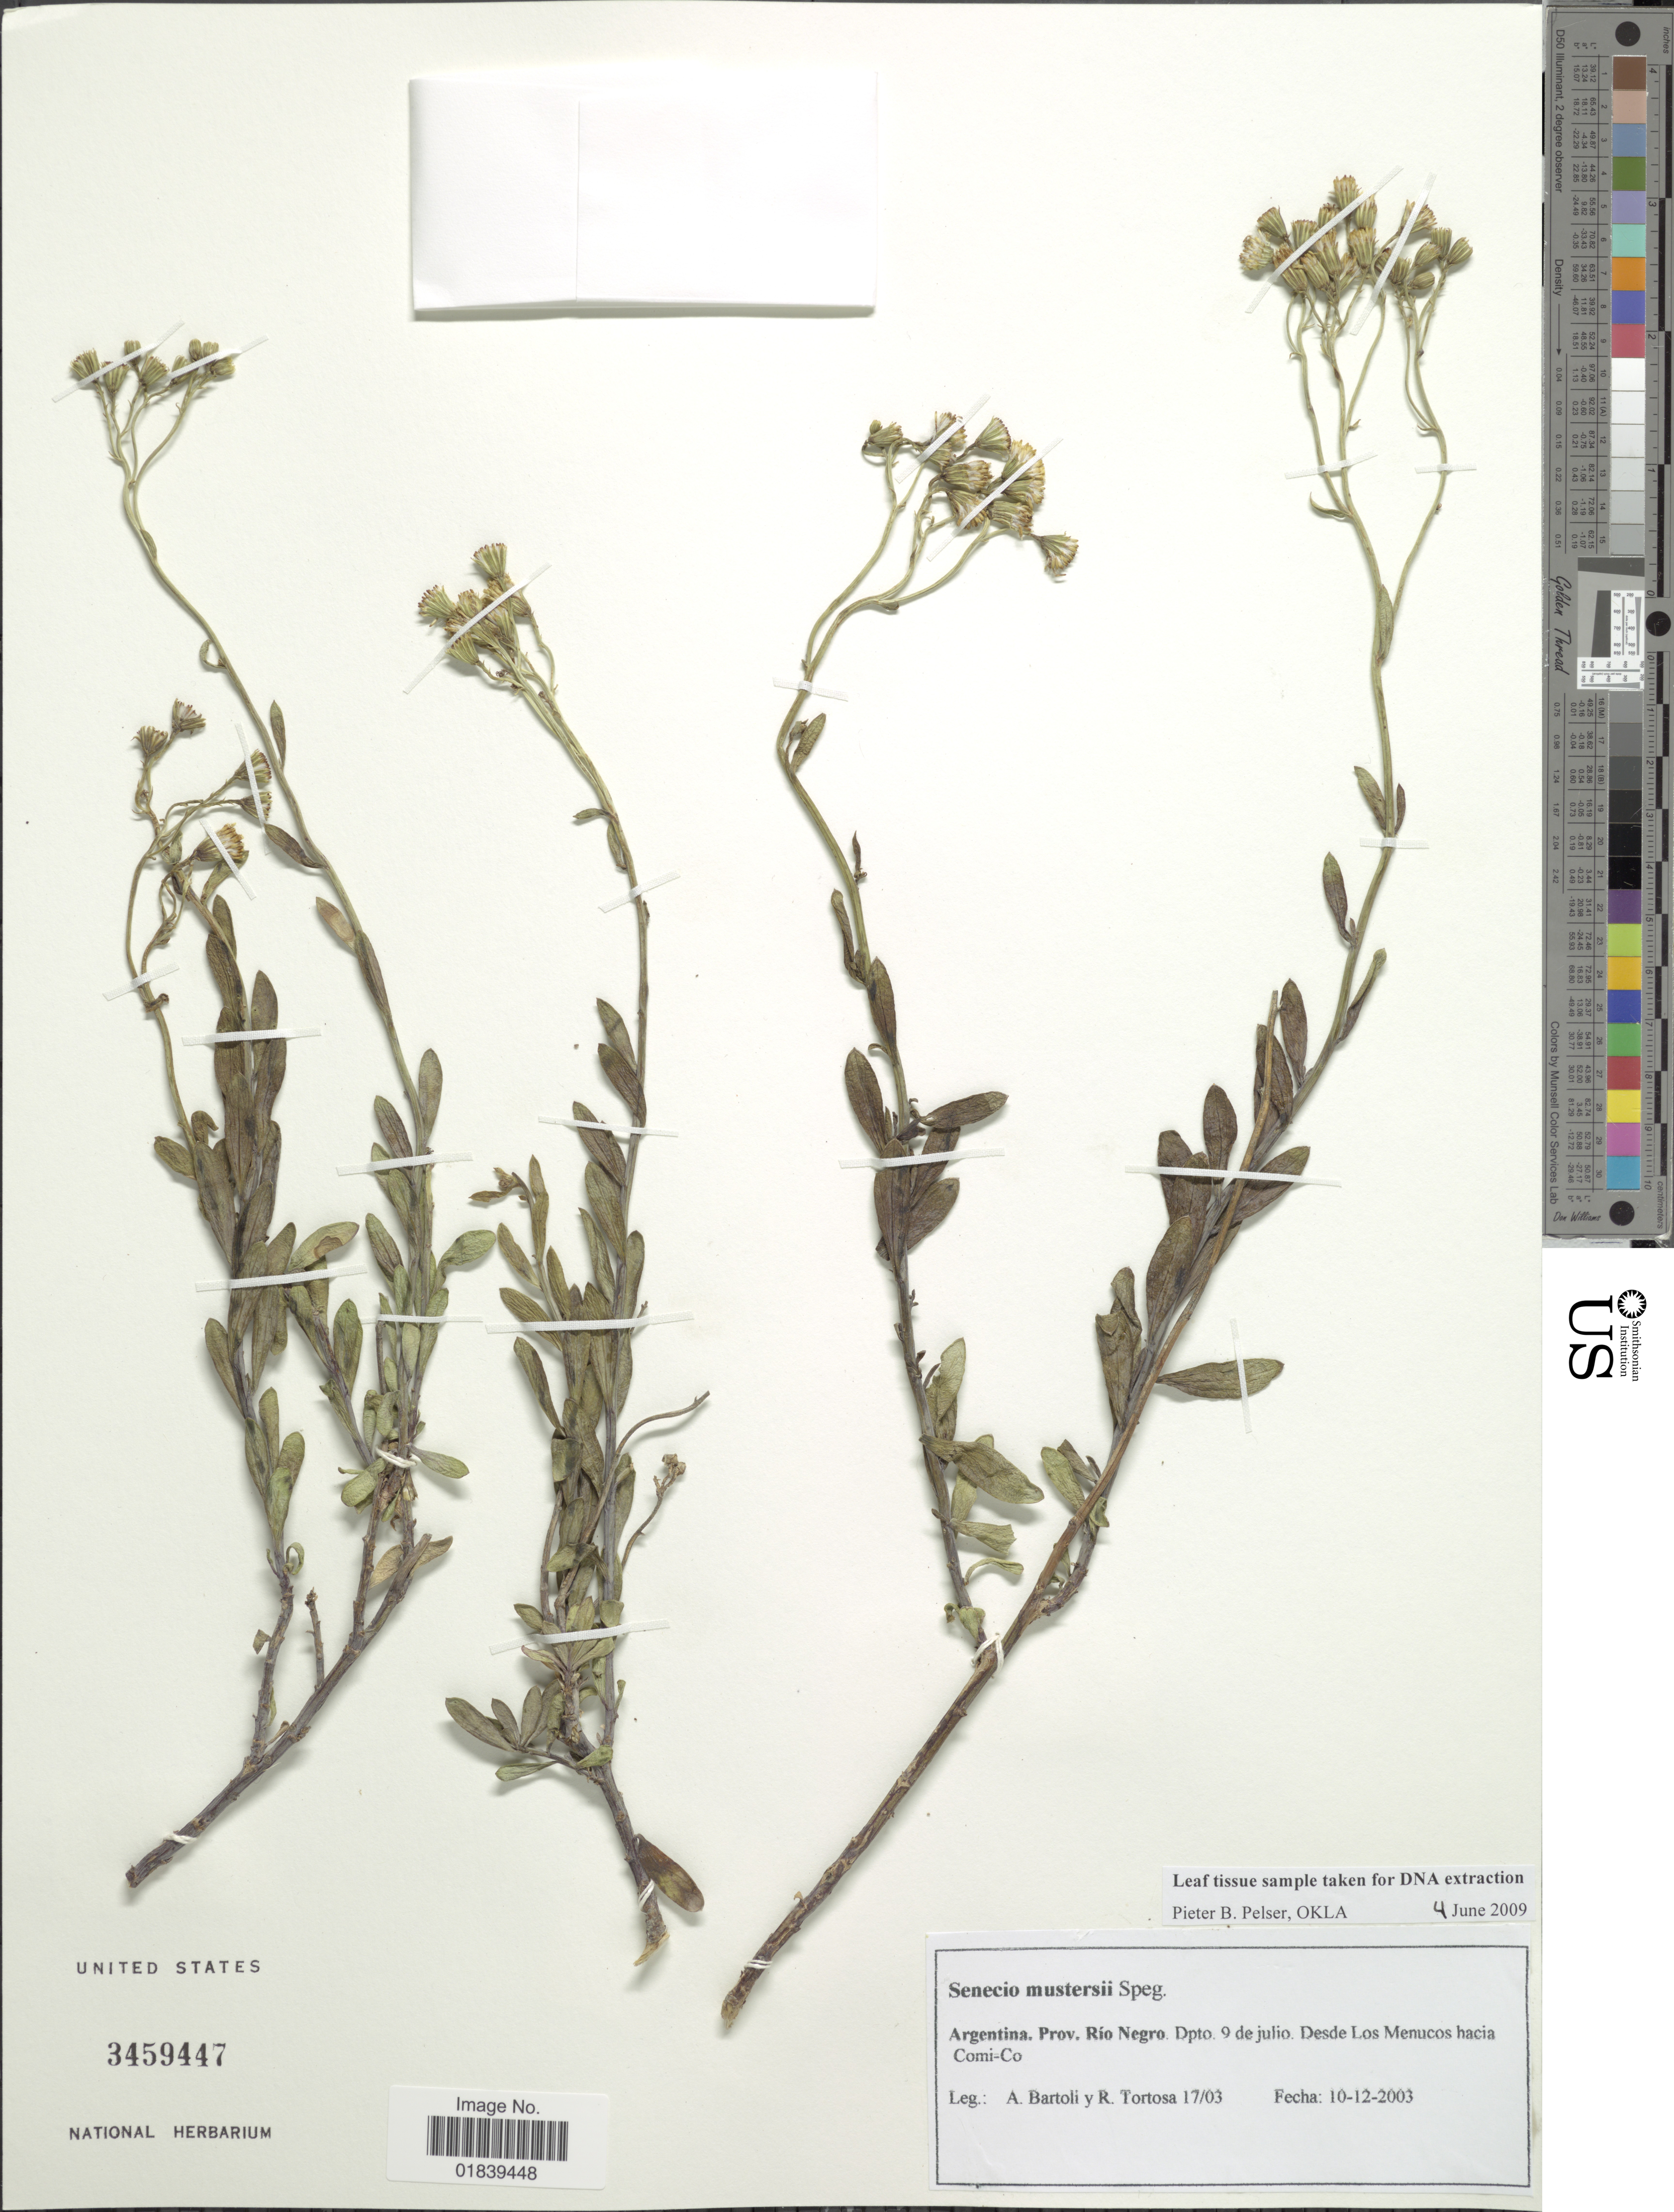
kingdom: Plantae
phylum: Tracheophyta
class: Magnoliopsida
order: Asterales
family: Asteraceae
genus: Senecio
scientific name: Senecio mustersii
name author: Speg.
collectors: A. Bartoli & R. D. Tortosa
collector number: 17/03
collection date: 2003-12-10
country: Argentina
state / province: Rio Negro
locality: Dpto. 9 de julio, desde Los Menucos hacia Comi-Co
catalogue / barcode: US 3459447